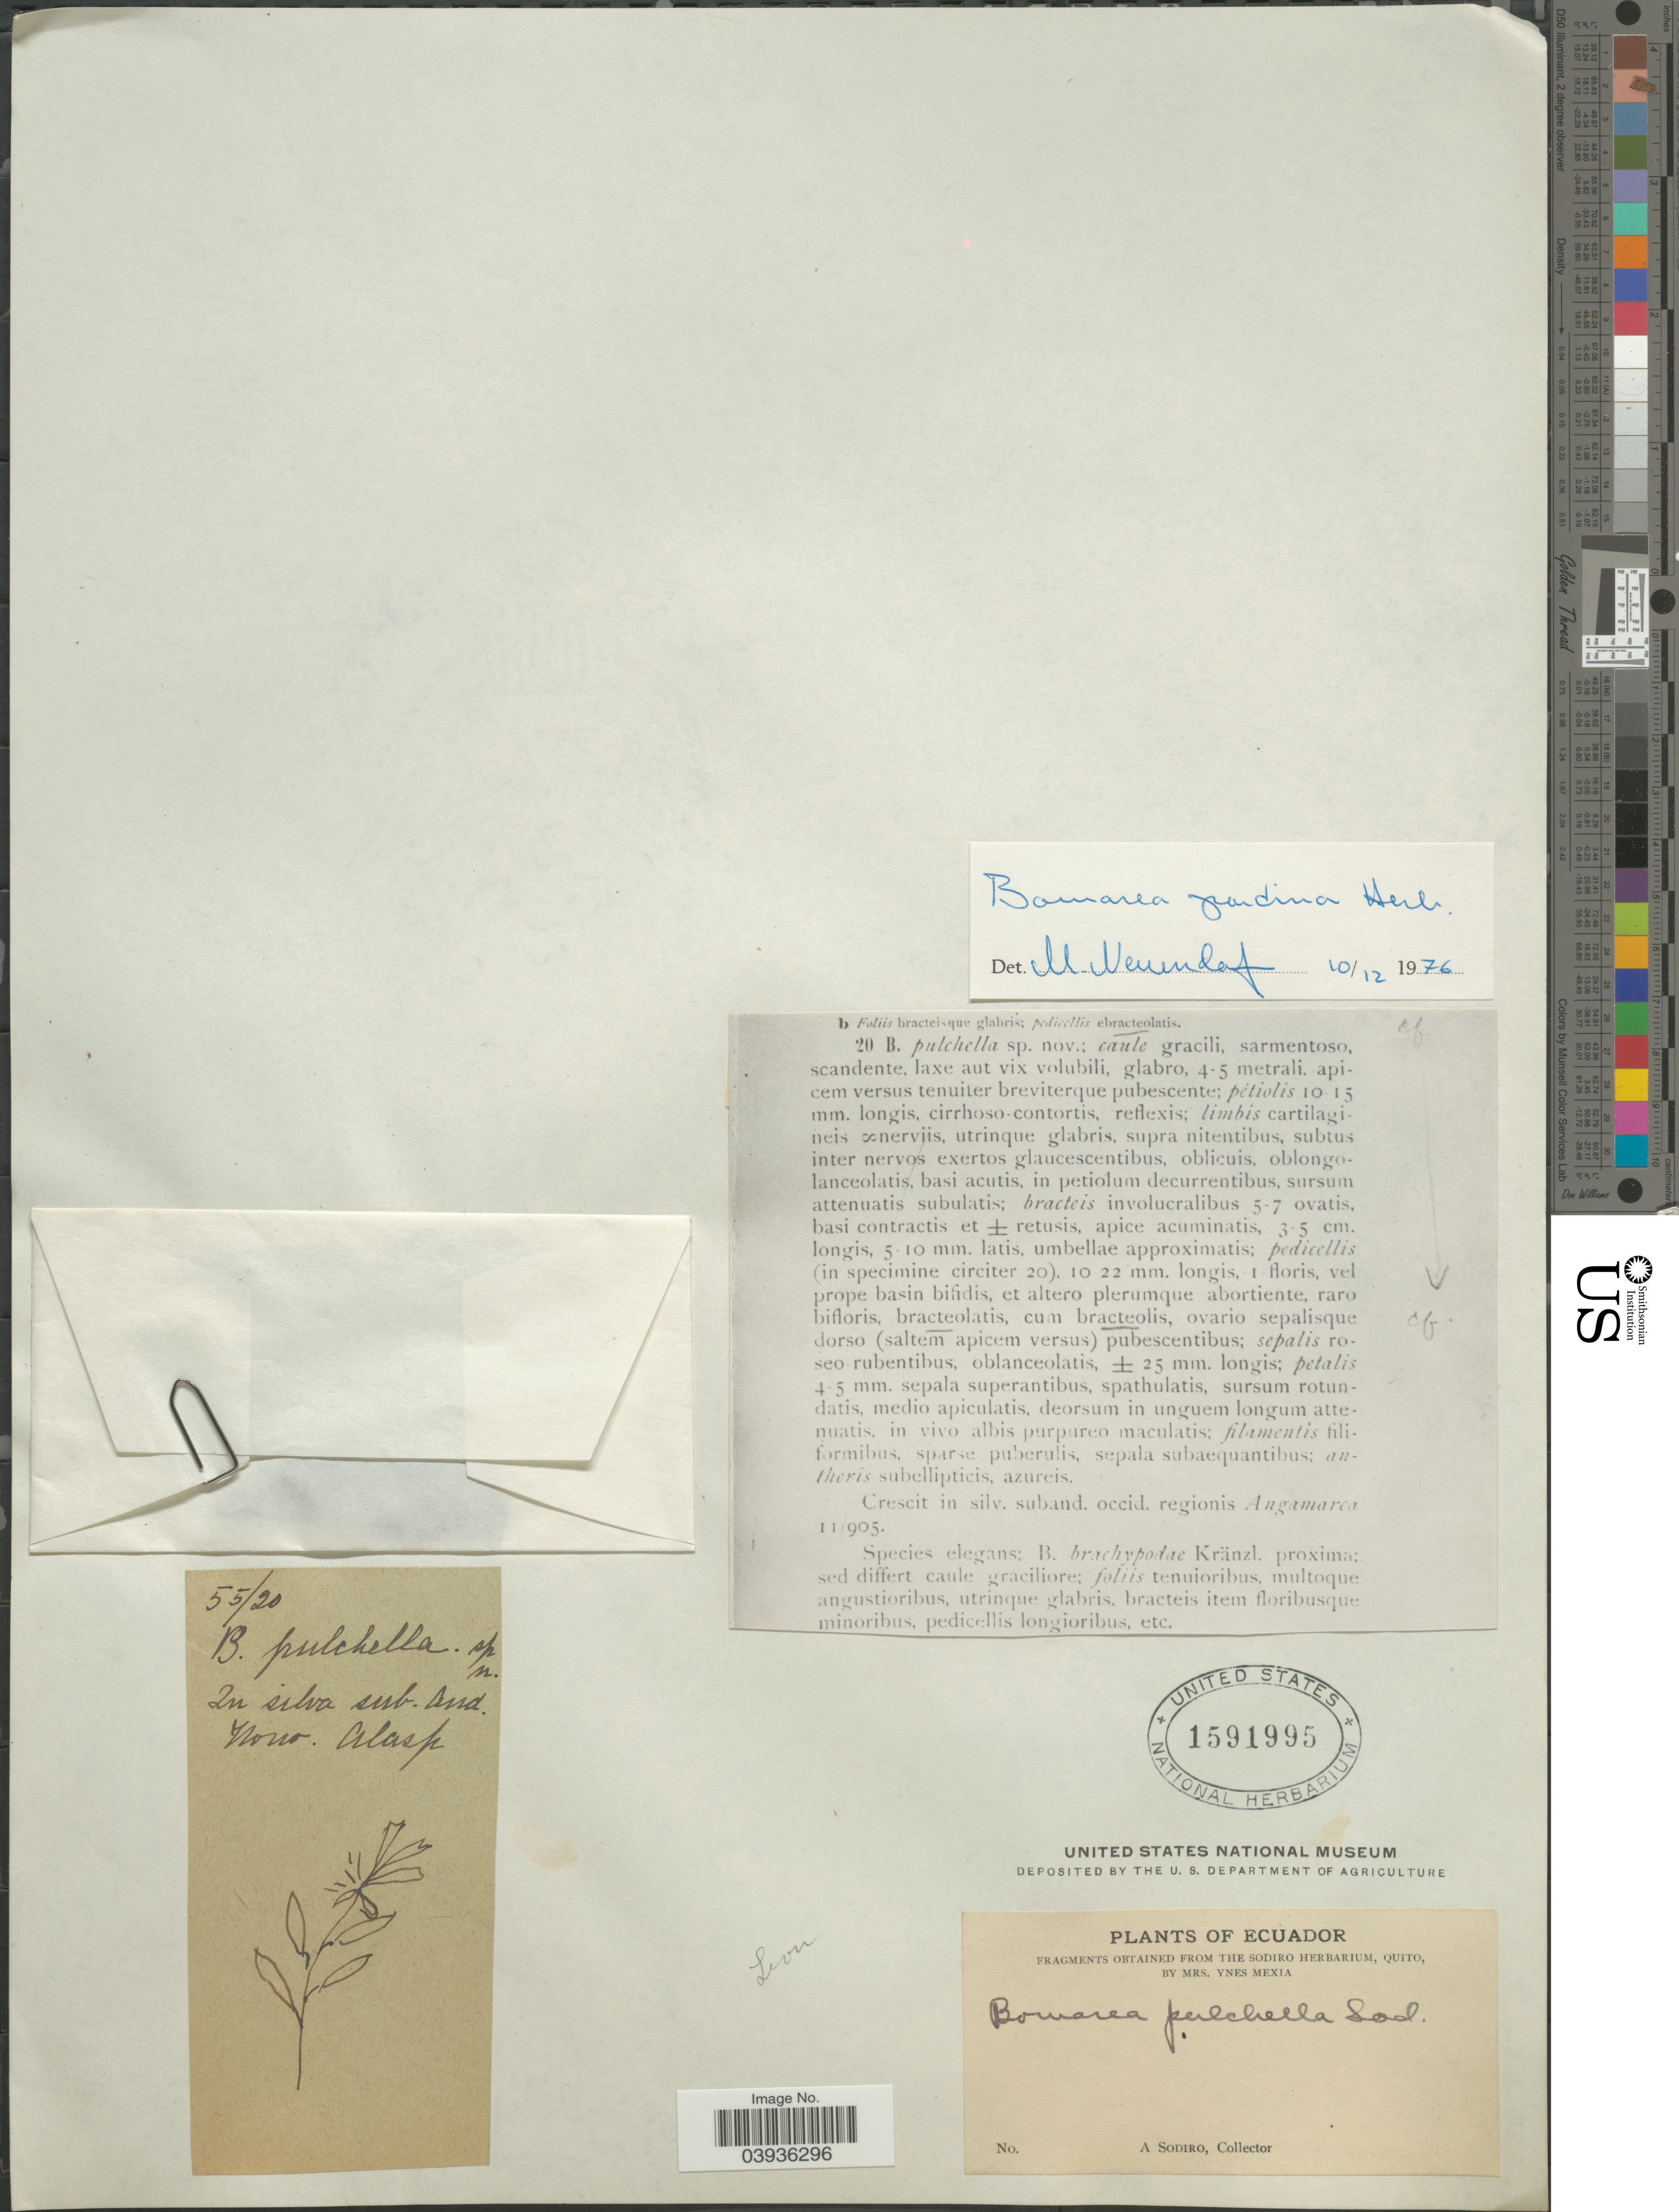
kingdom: Plantae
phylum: Tracheophyta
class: Liliopsida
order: Liliales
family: Alstroemeriaceae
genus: Bomarea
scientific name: Bomarea pardina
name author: Herb.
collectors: A. Sodiro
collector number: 55/20B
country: Ecuador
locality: In silva sub.-and. Nono. Alasp.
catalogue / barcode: US 1591995